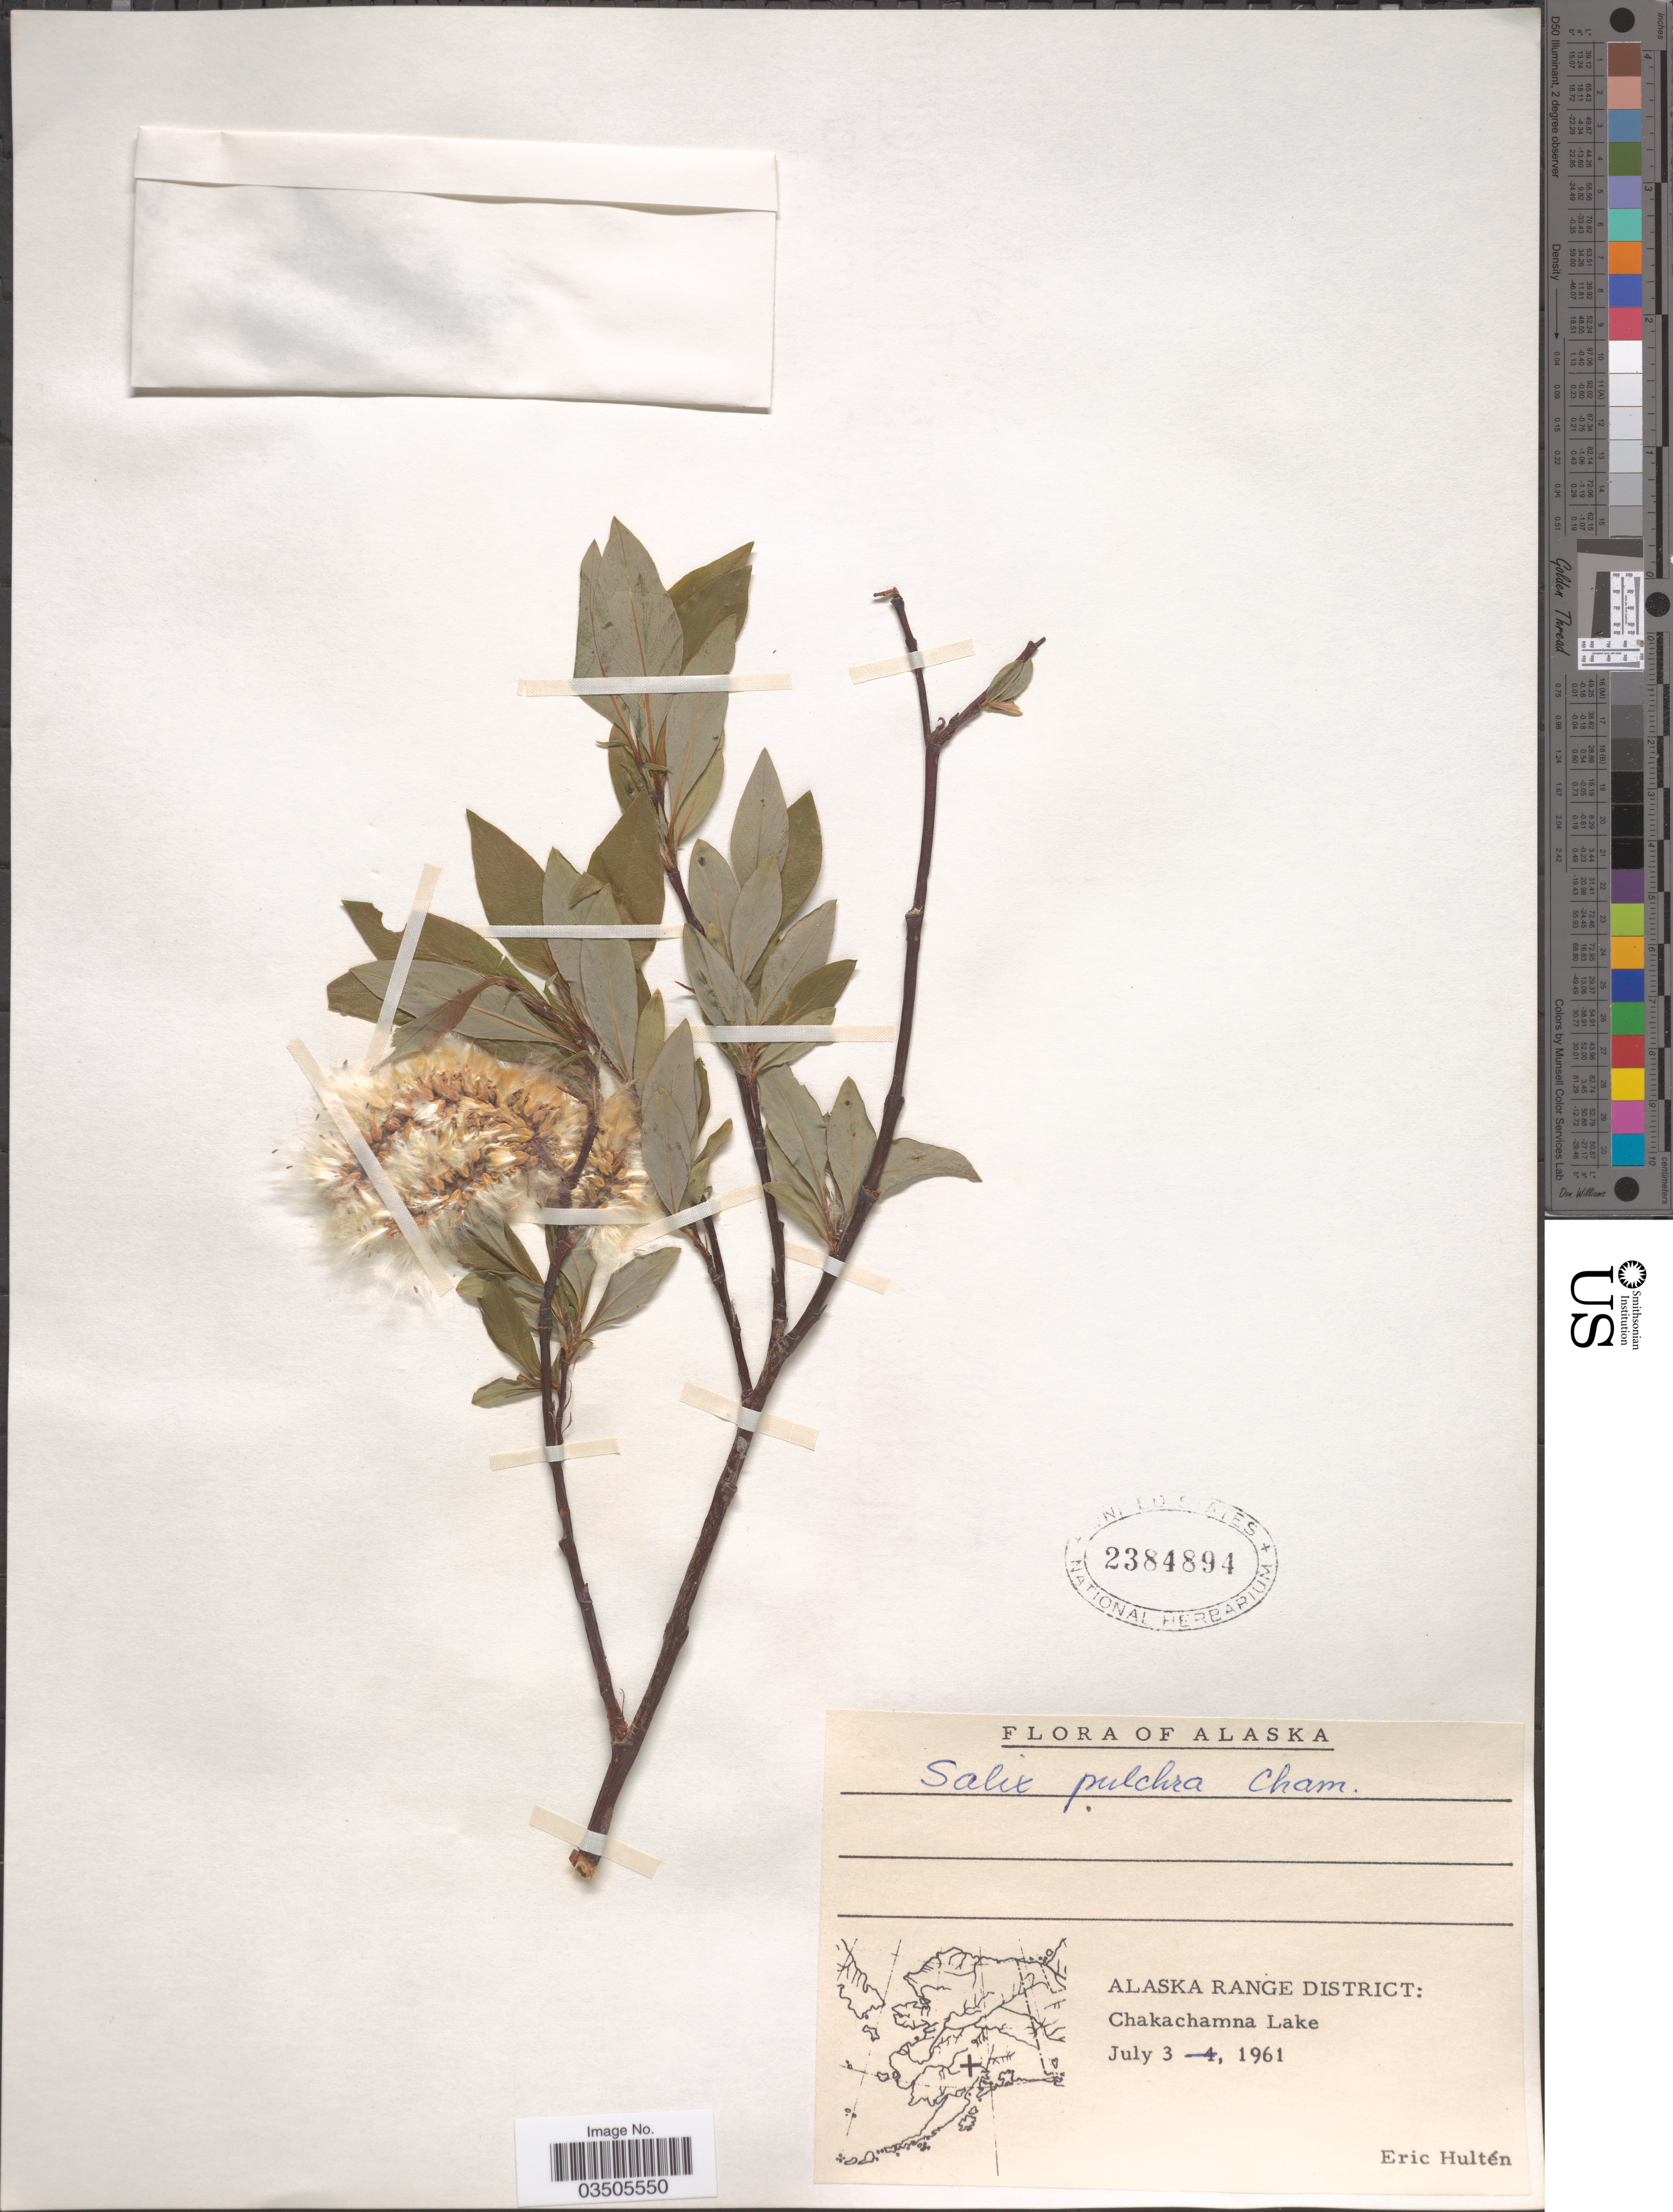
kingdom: Plantae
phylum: Tracheophyta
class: Magnoliopsida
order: Malpighiales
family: Salicaceae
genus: Salix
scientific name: Salix pulchra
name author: Cham.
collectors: E. G. Hultén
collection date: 1961-07-03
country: United States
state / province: Alaska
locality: Alaska Range District: Chakachamna Lake.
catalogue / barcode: US 2384894